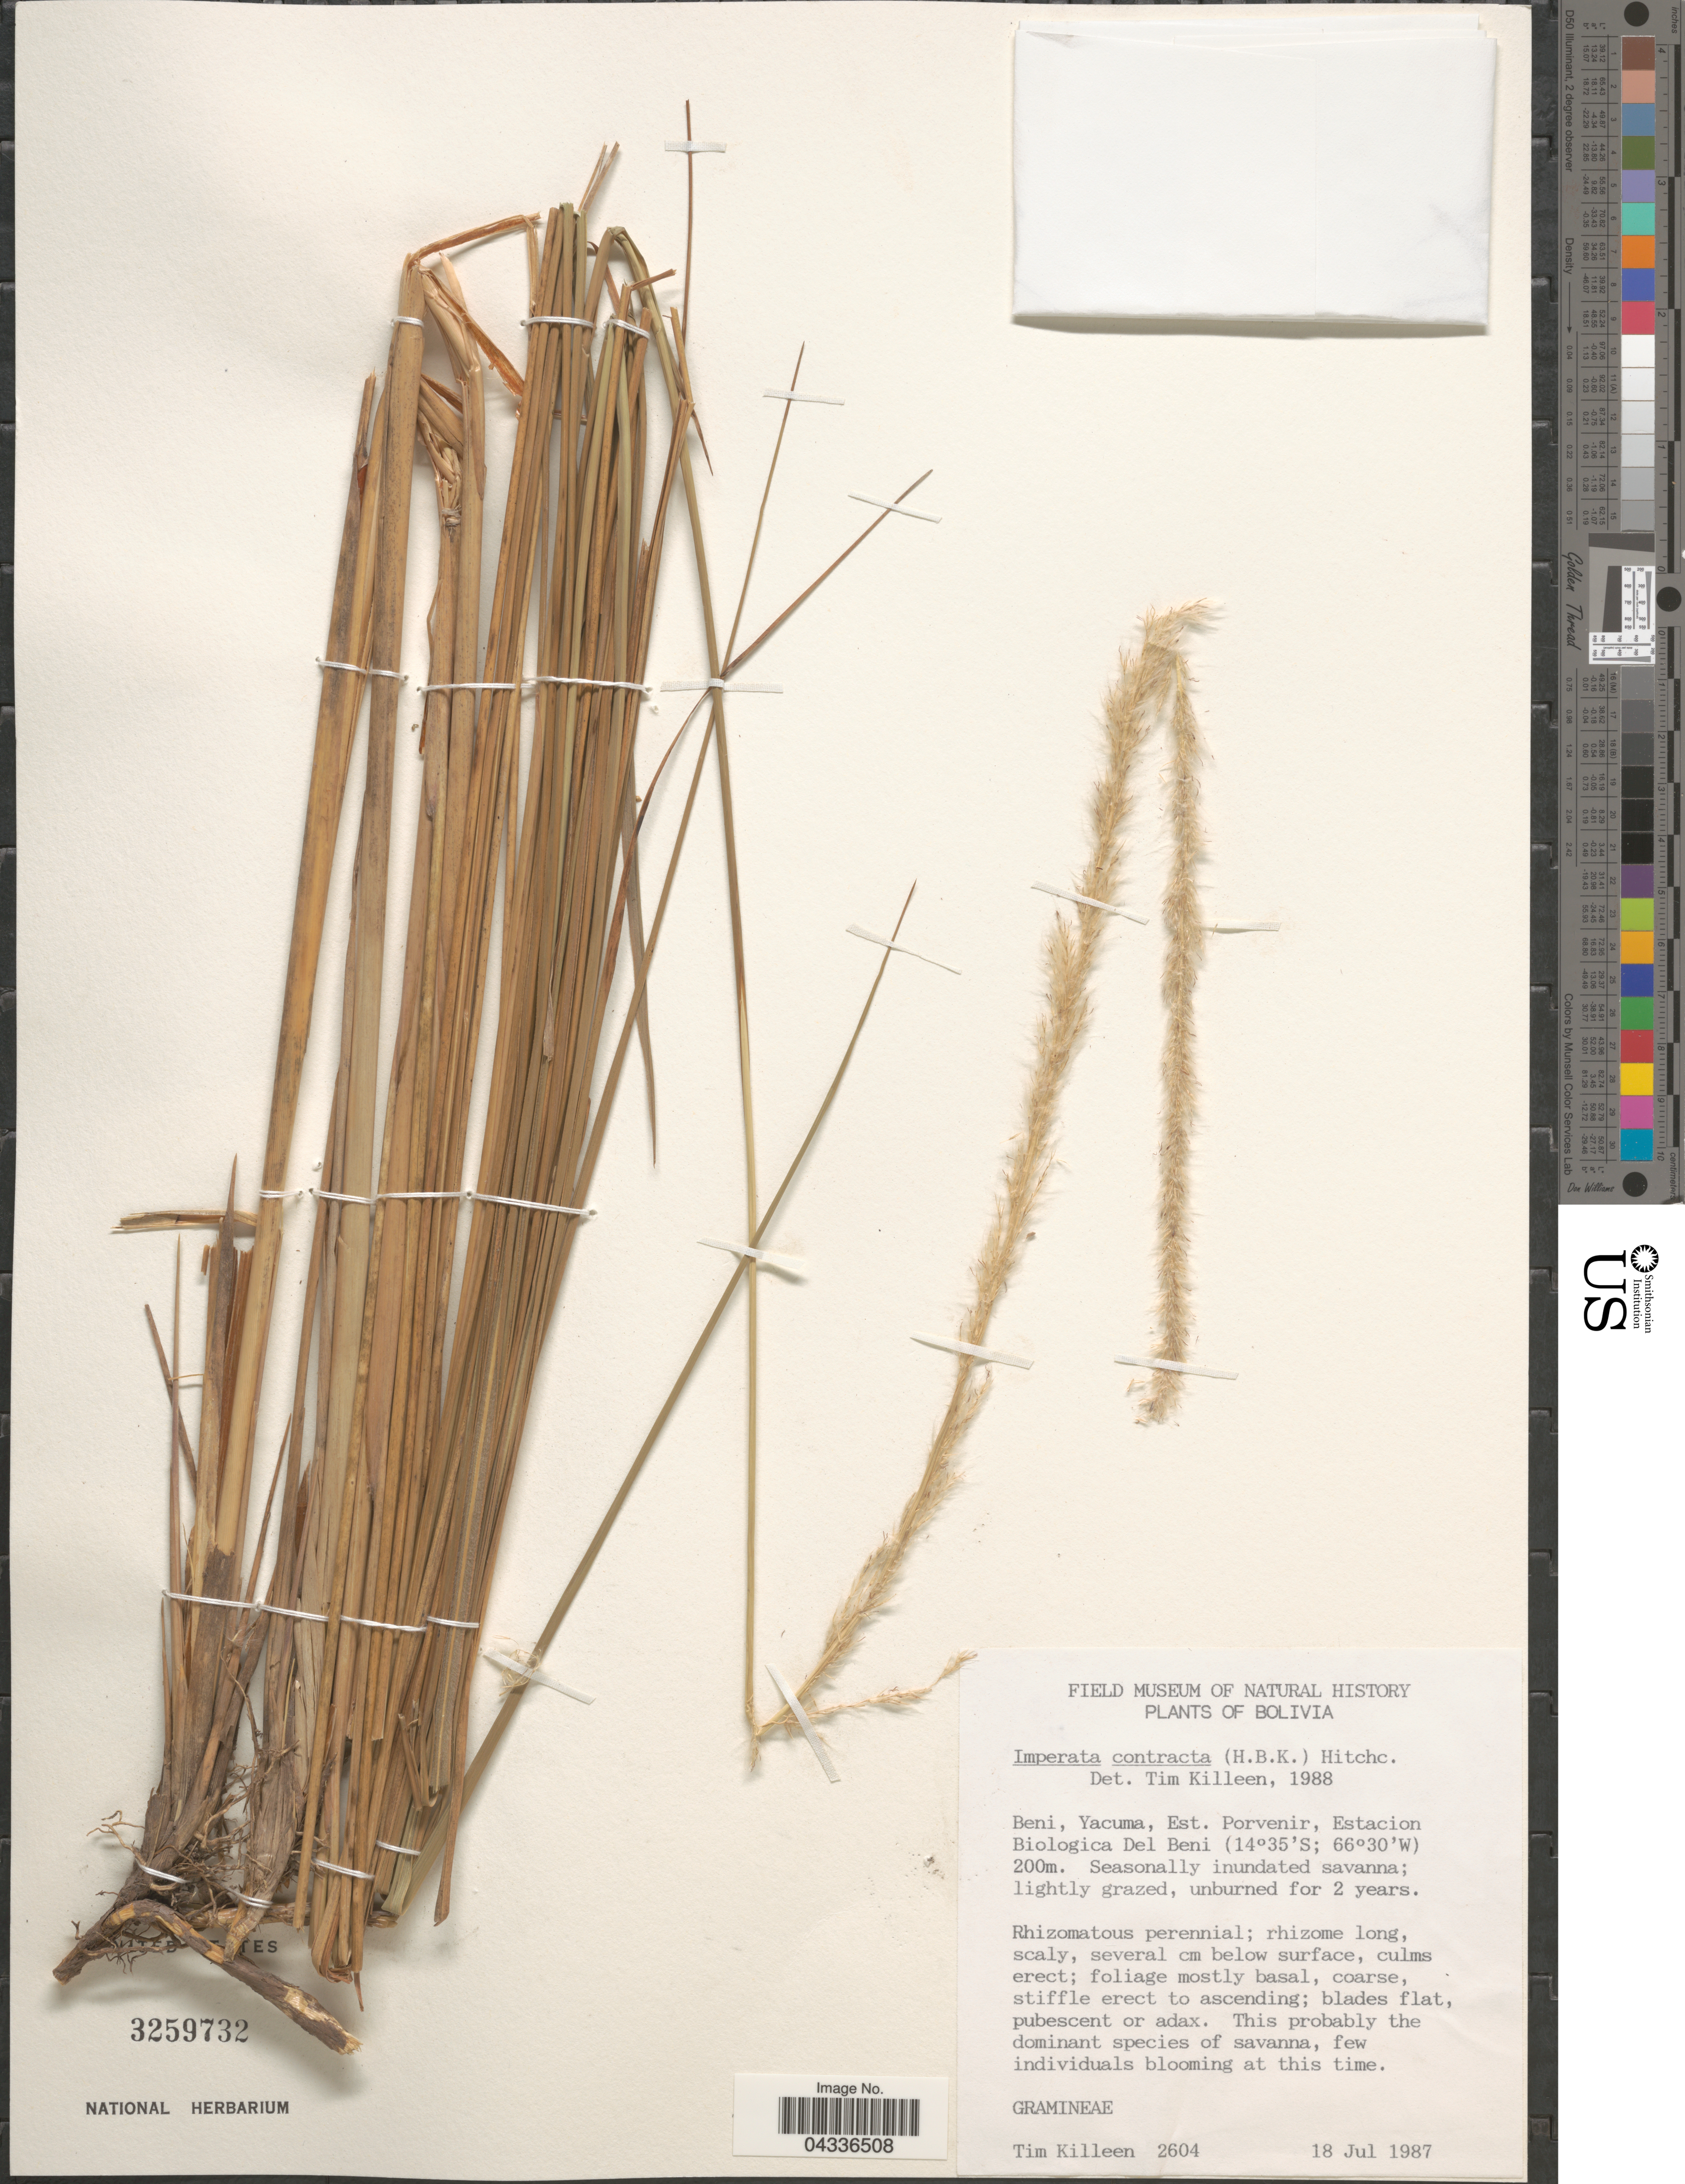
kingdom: Plantae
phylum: Tracheophyta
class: Liliopsida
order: Poales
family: Poaceae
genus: Imperata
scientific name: Imperata contracta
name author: (Kunth) Hitchc.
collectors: T. J. Killeen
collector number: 2604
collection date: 1987-07-18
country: Bolivia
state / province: Beni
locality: Yacuma, Est. Porvenir, Estacion Biologica Del Beni.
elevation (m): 200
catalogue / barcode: US 3259732